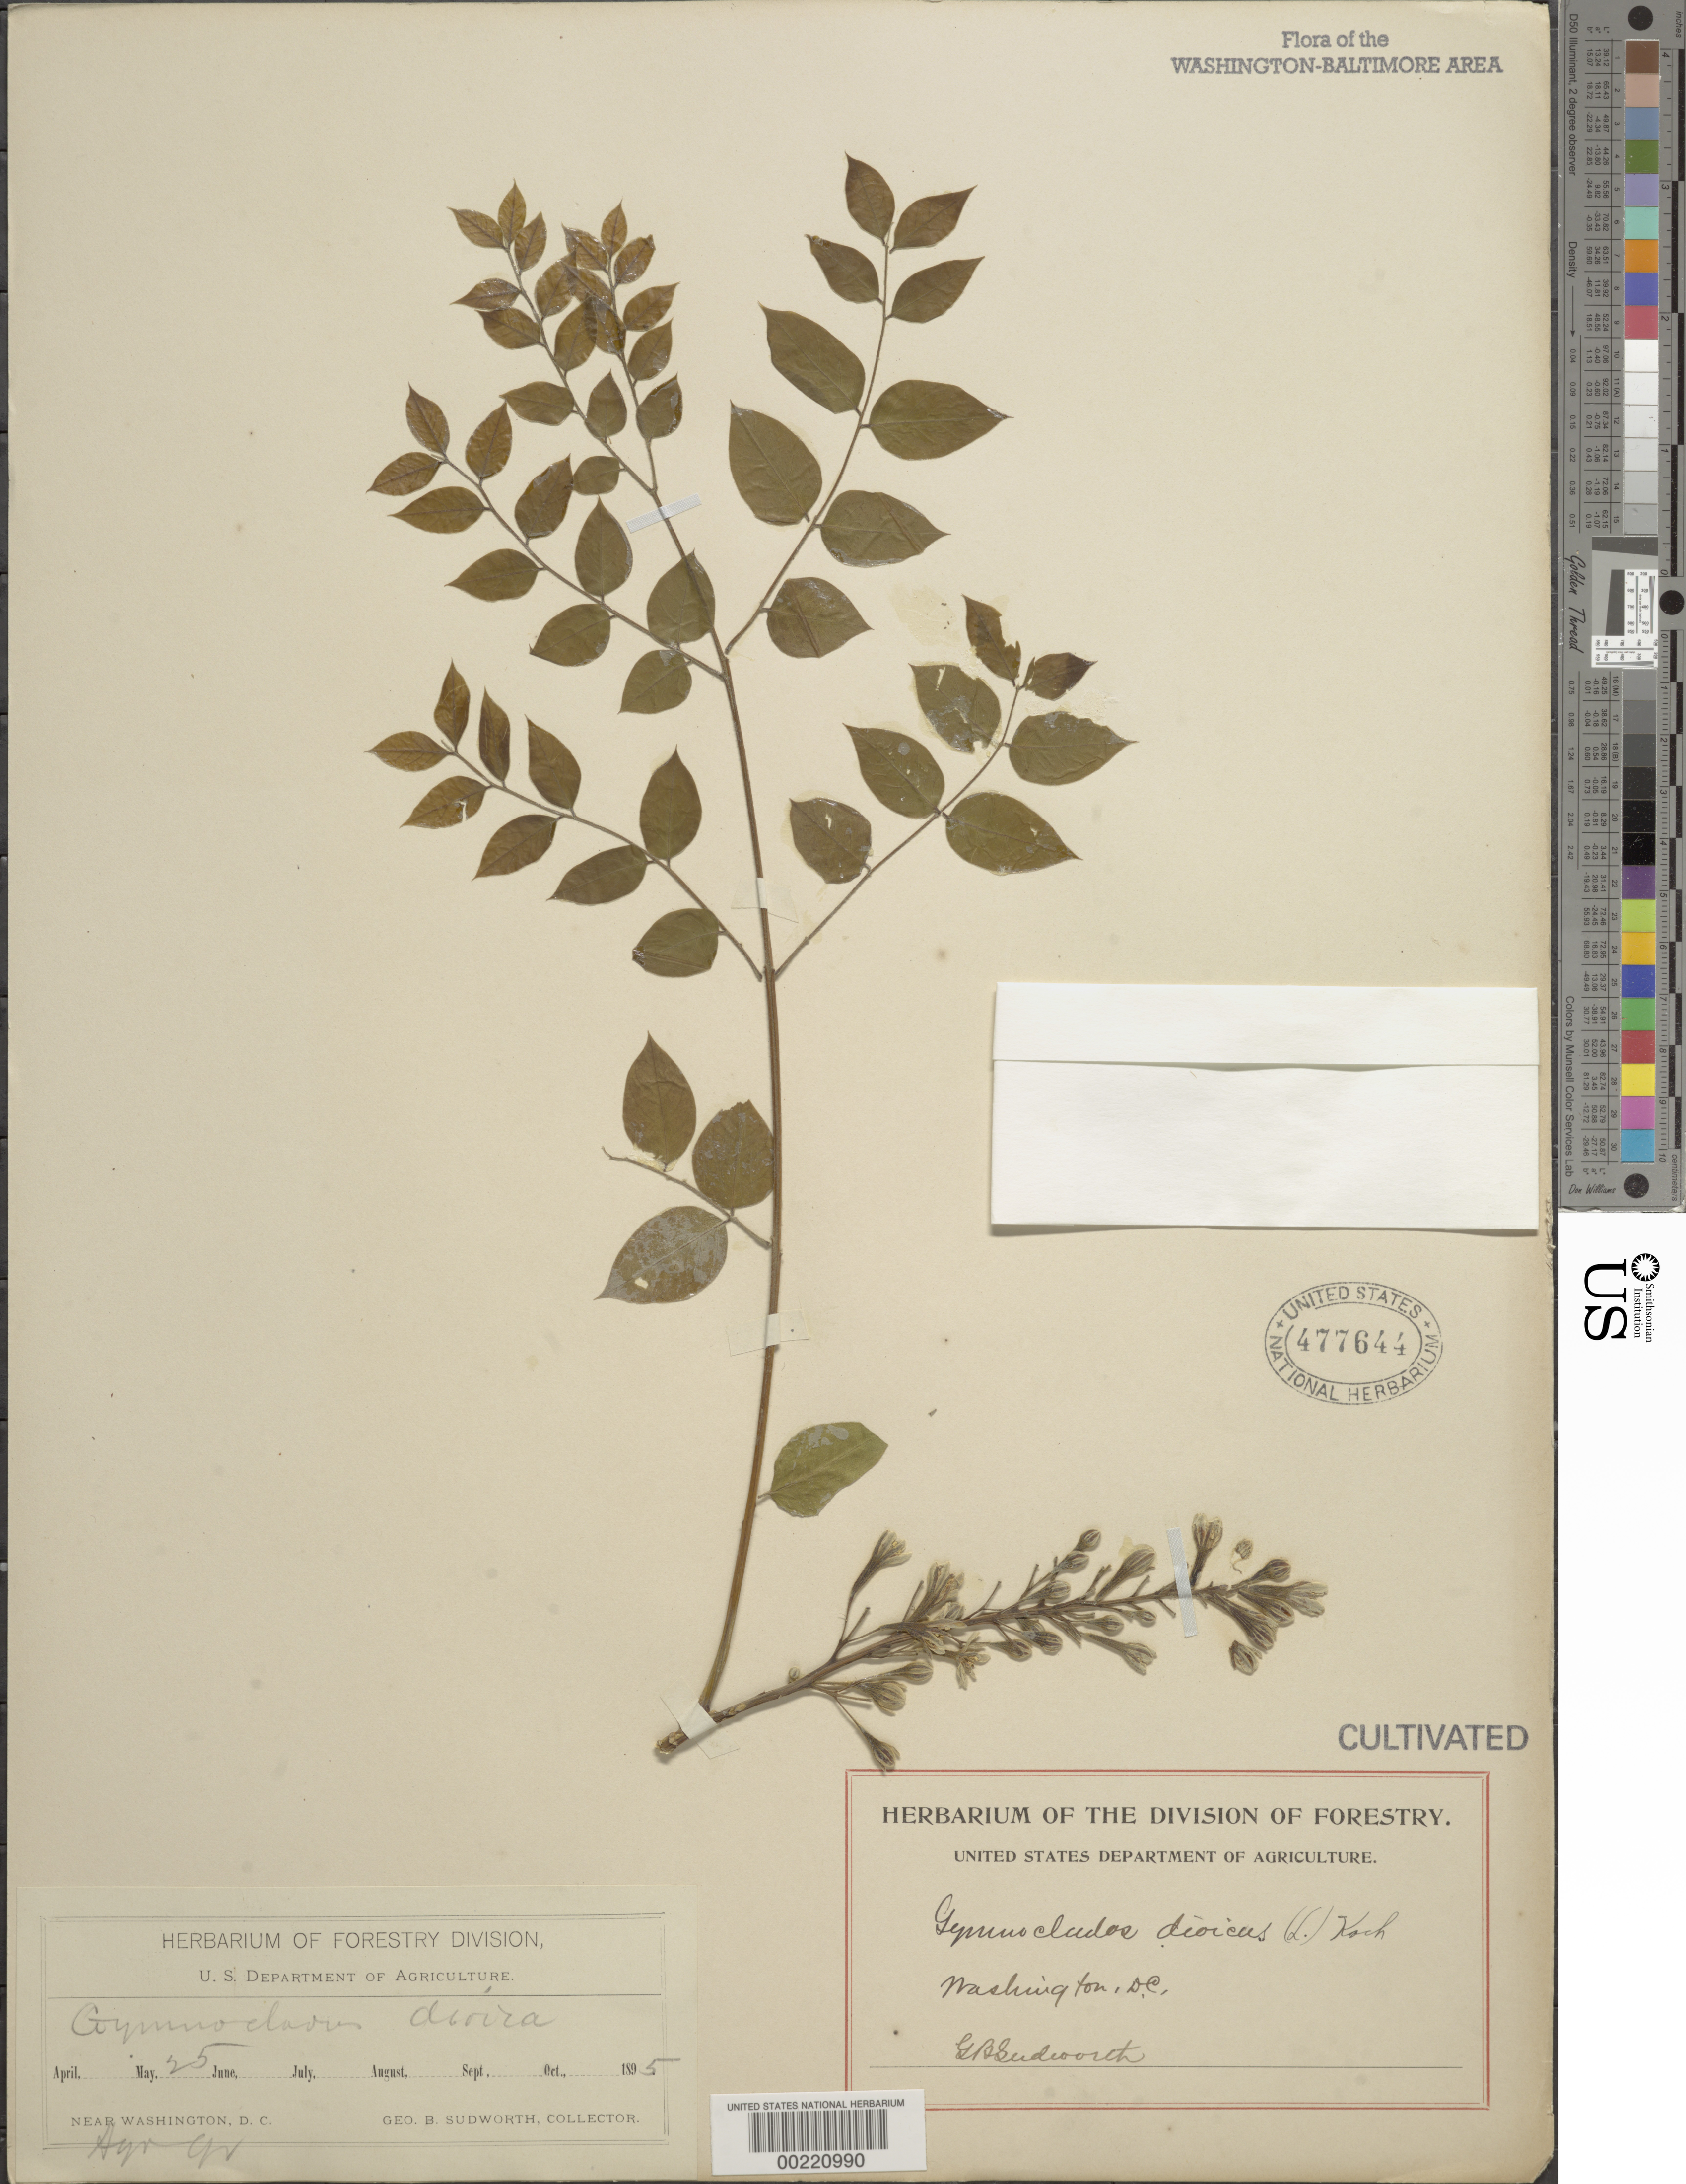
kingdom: Plantae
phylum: Tracheophyta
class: Magnoliopsida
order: Fabales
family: Fabaceae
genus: Gymnocladus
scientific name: Gymnocladus dioicus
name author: (L.) K. Koch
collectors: G. B. Sudworth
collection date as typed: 25 May 1895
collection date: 1895-05-25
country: United States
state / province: District of Columbia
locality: Department of Agriculture grounds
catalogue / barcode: US 477644